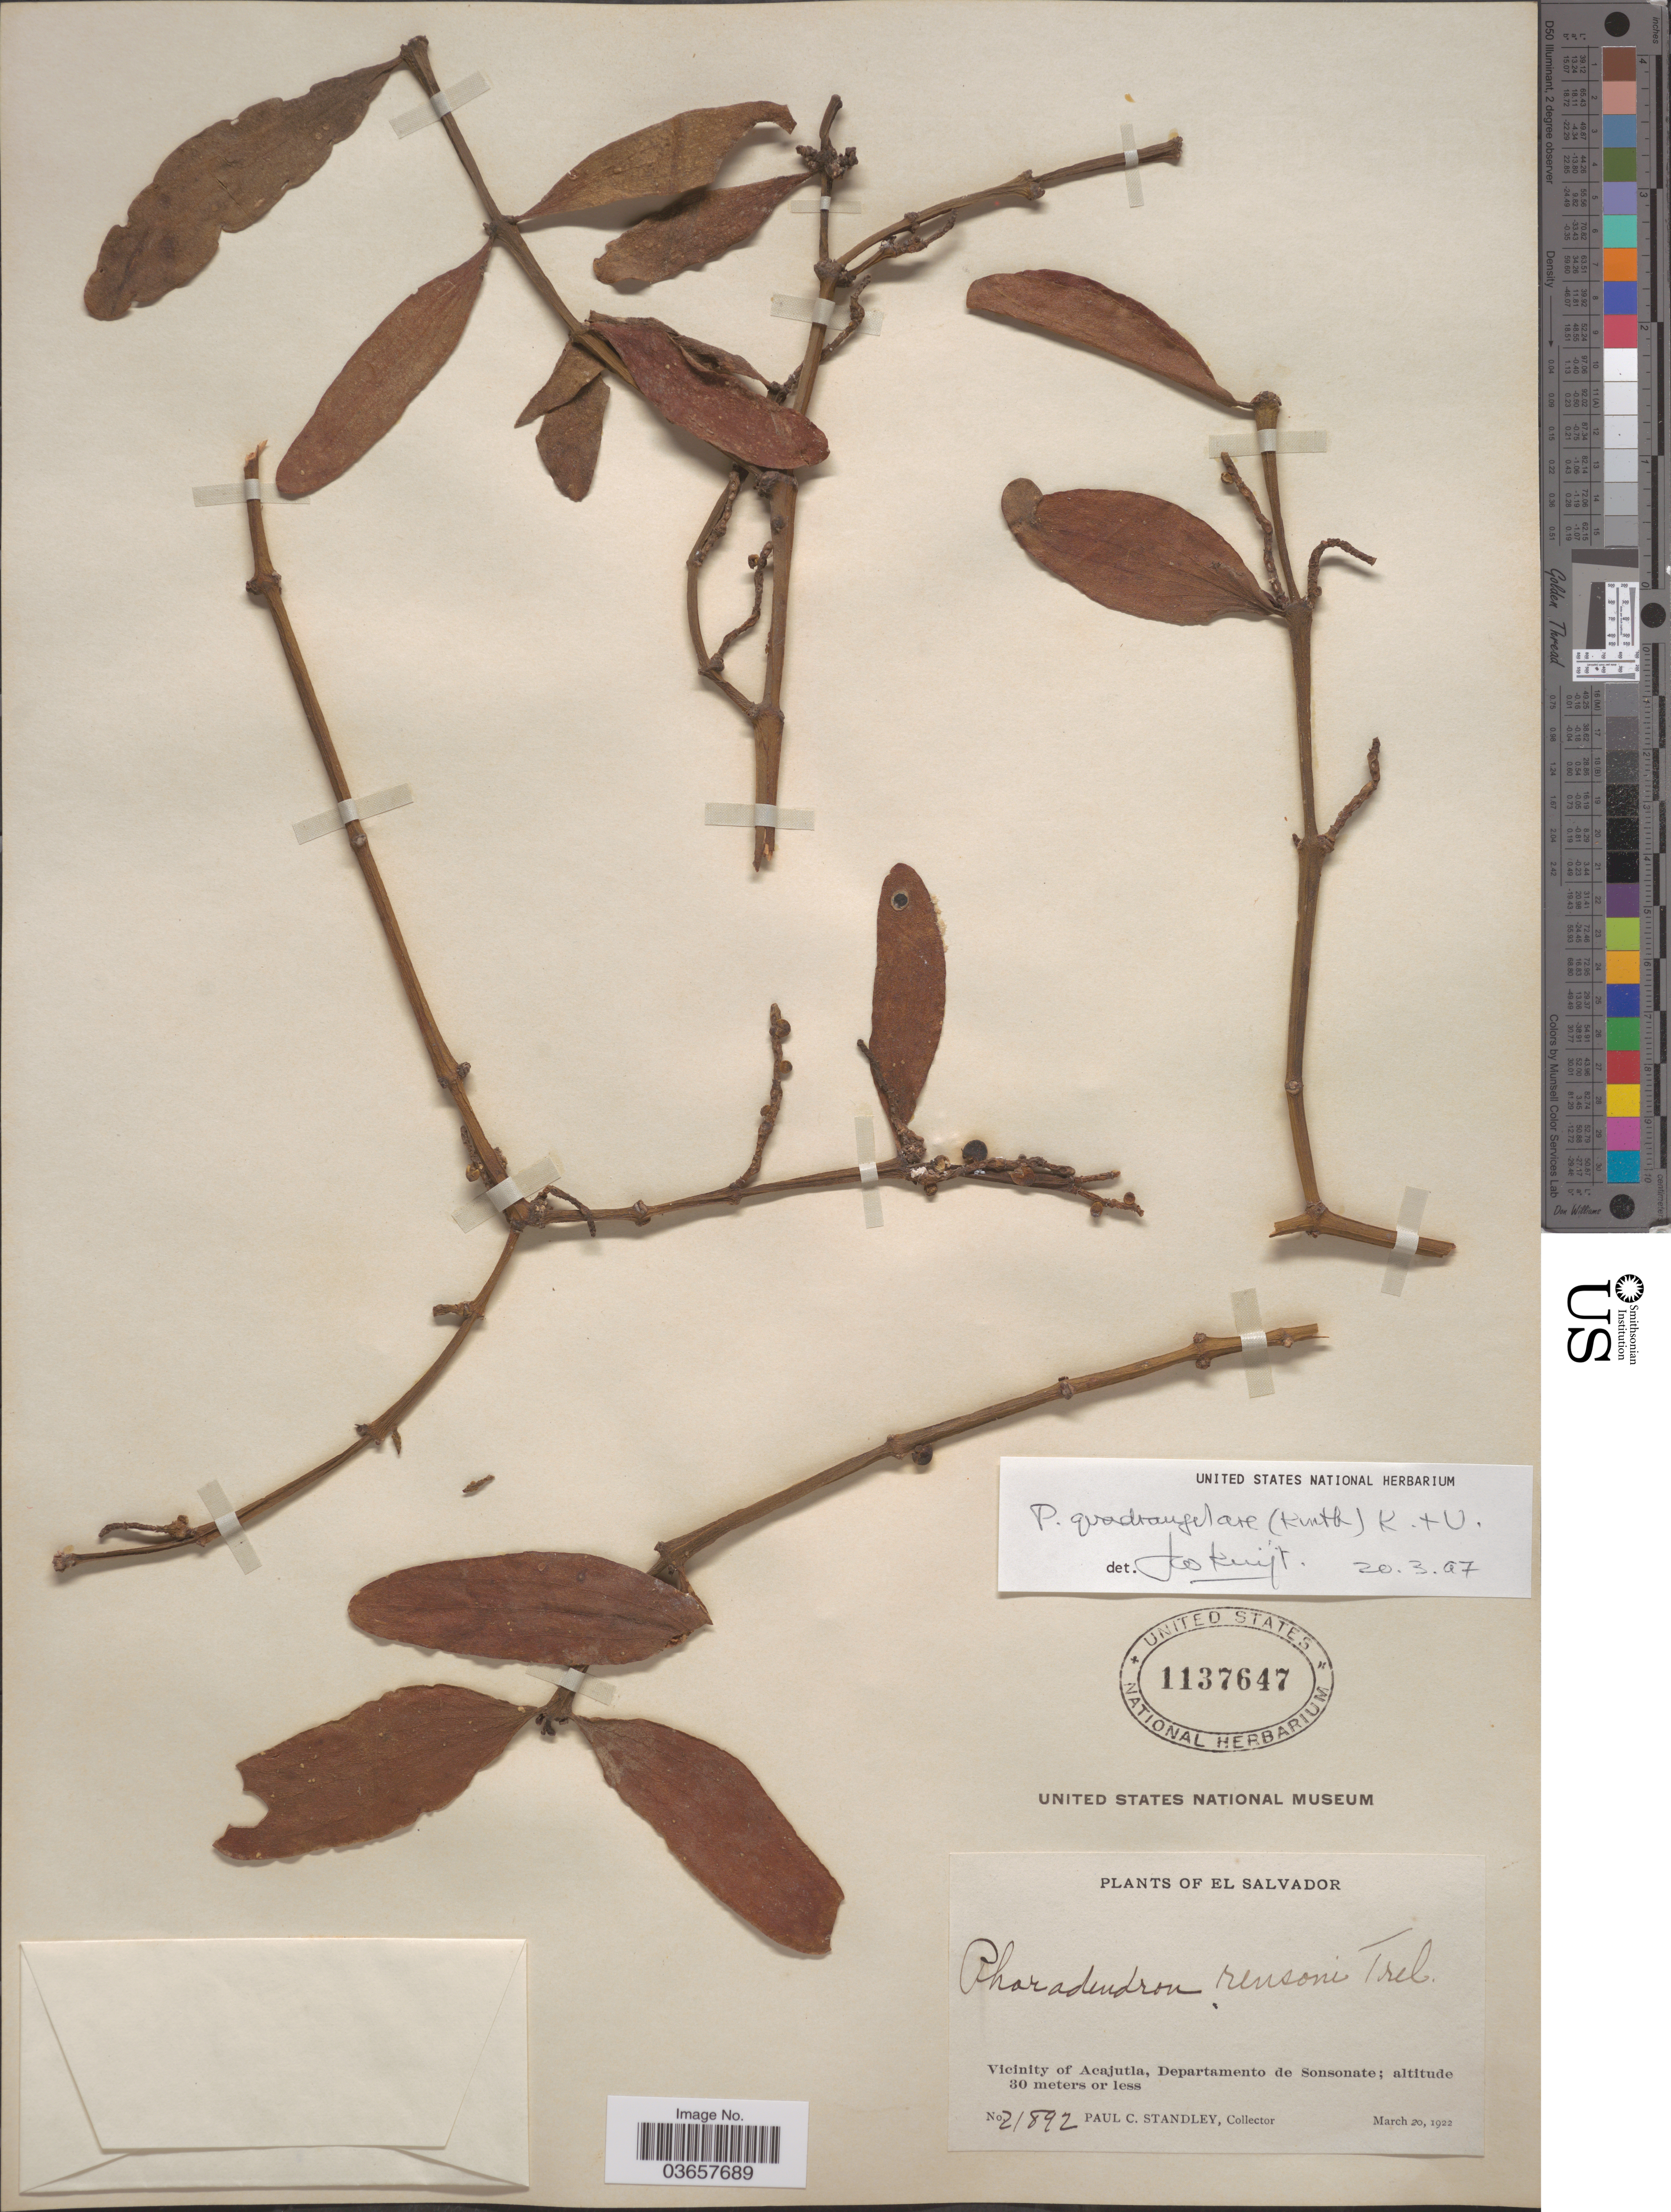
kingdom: Plantae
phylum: Tracheophyta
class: Magnoliopsida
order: Santalales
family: Viscaceae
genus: Phoradendron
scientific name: Phoradendron quadrangulare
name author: (Kunth) Griseb.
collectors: P. C. Standley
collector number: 21892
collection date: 1922-03-20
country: El Salvador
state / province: Sonsonate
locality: Vicinity of Acajutla, Departamento de Sonsonate.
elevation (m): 30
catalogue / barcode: US 1137647